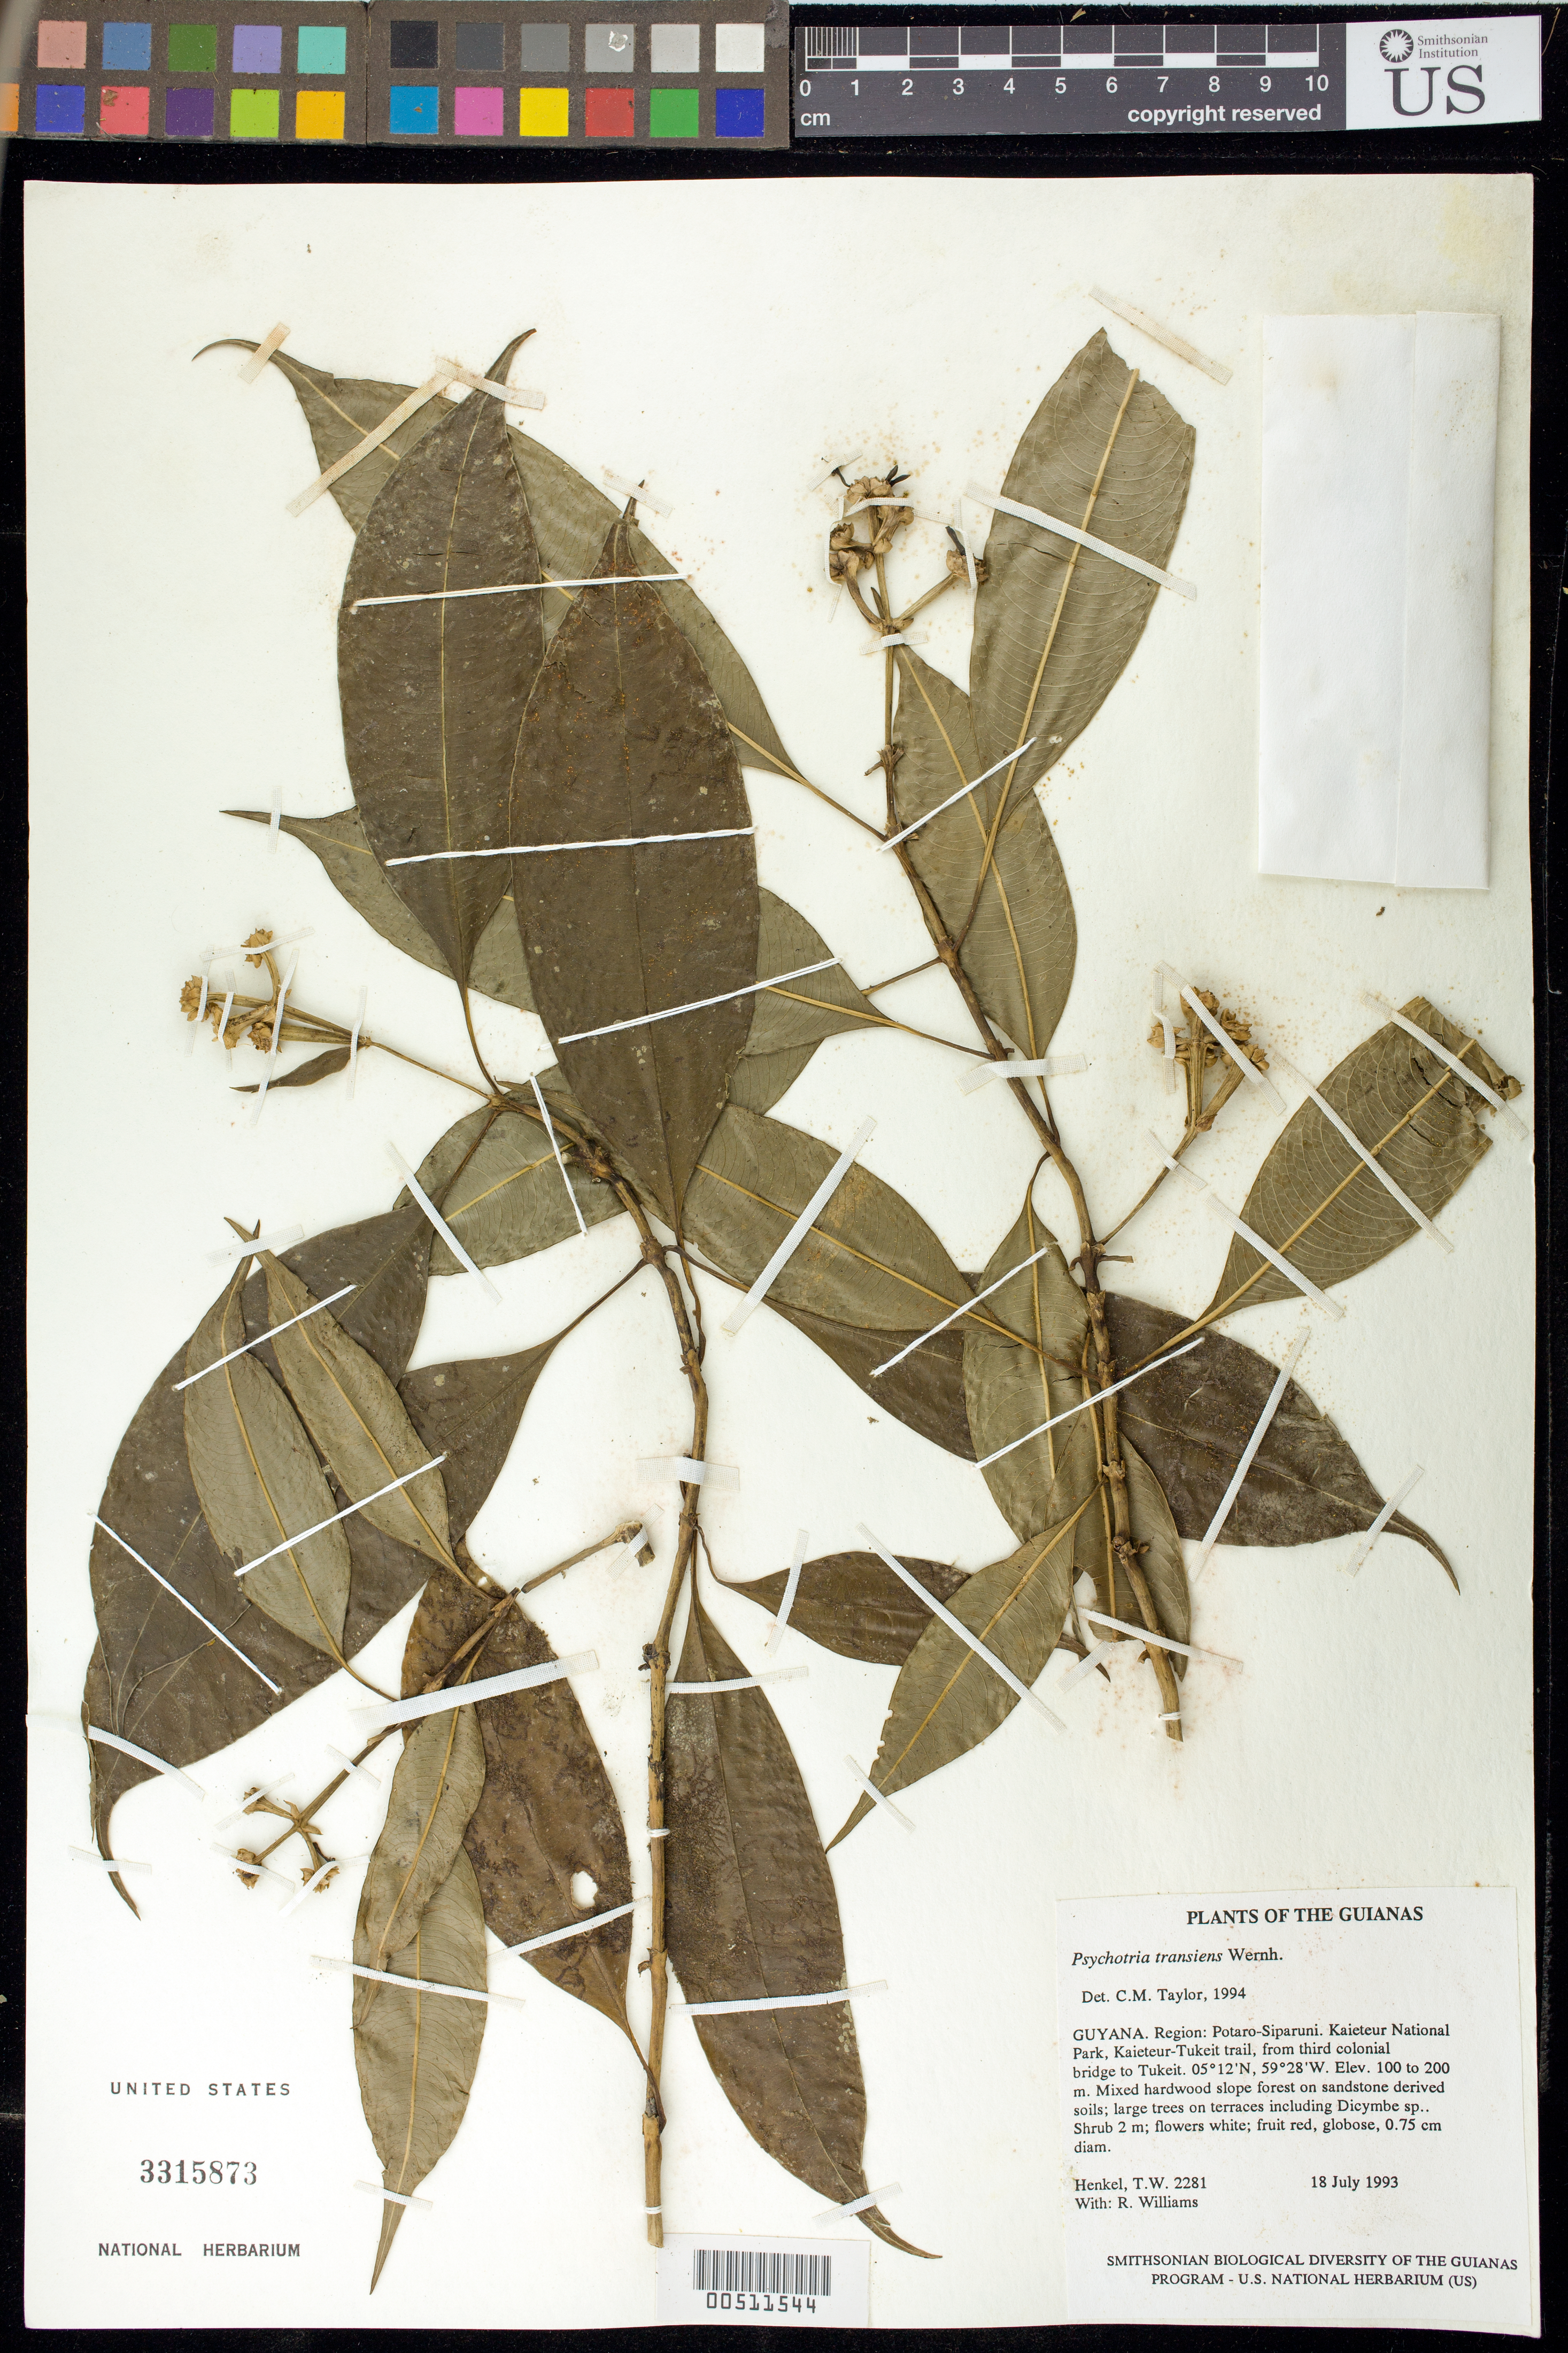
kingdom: Plantae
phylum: Tracheophyta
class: Magnoliopsida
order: Gentianales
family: Rubiaceae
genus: Palicourea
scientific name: Palicourea ernestii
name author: (K. Krause) Delprete & J.H. Kirkbr.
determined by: Kirkbride, J. H., Jr.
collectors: T. Henkel & R. Williams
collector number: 2281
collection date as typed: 18 July 1993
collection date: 1993-07-18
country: Guyana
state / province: Potaro-Siparuni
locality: Kaieteur National Park, Kaieteur-Tukeit trail, from third colonial bridge to Tukeit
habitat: Mixed hardwood slope forest on sandstone derived soils; large trees on terraces including Dicymbe sp.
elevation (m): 100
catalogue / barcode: US 3315873